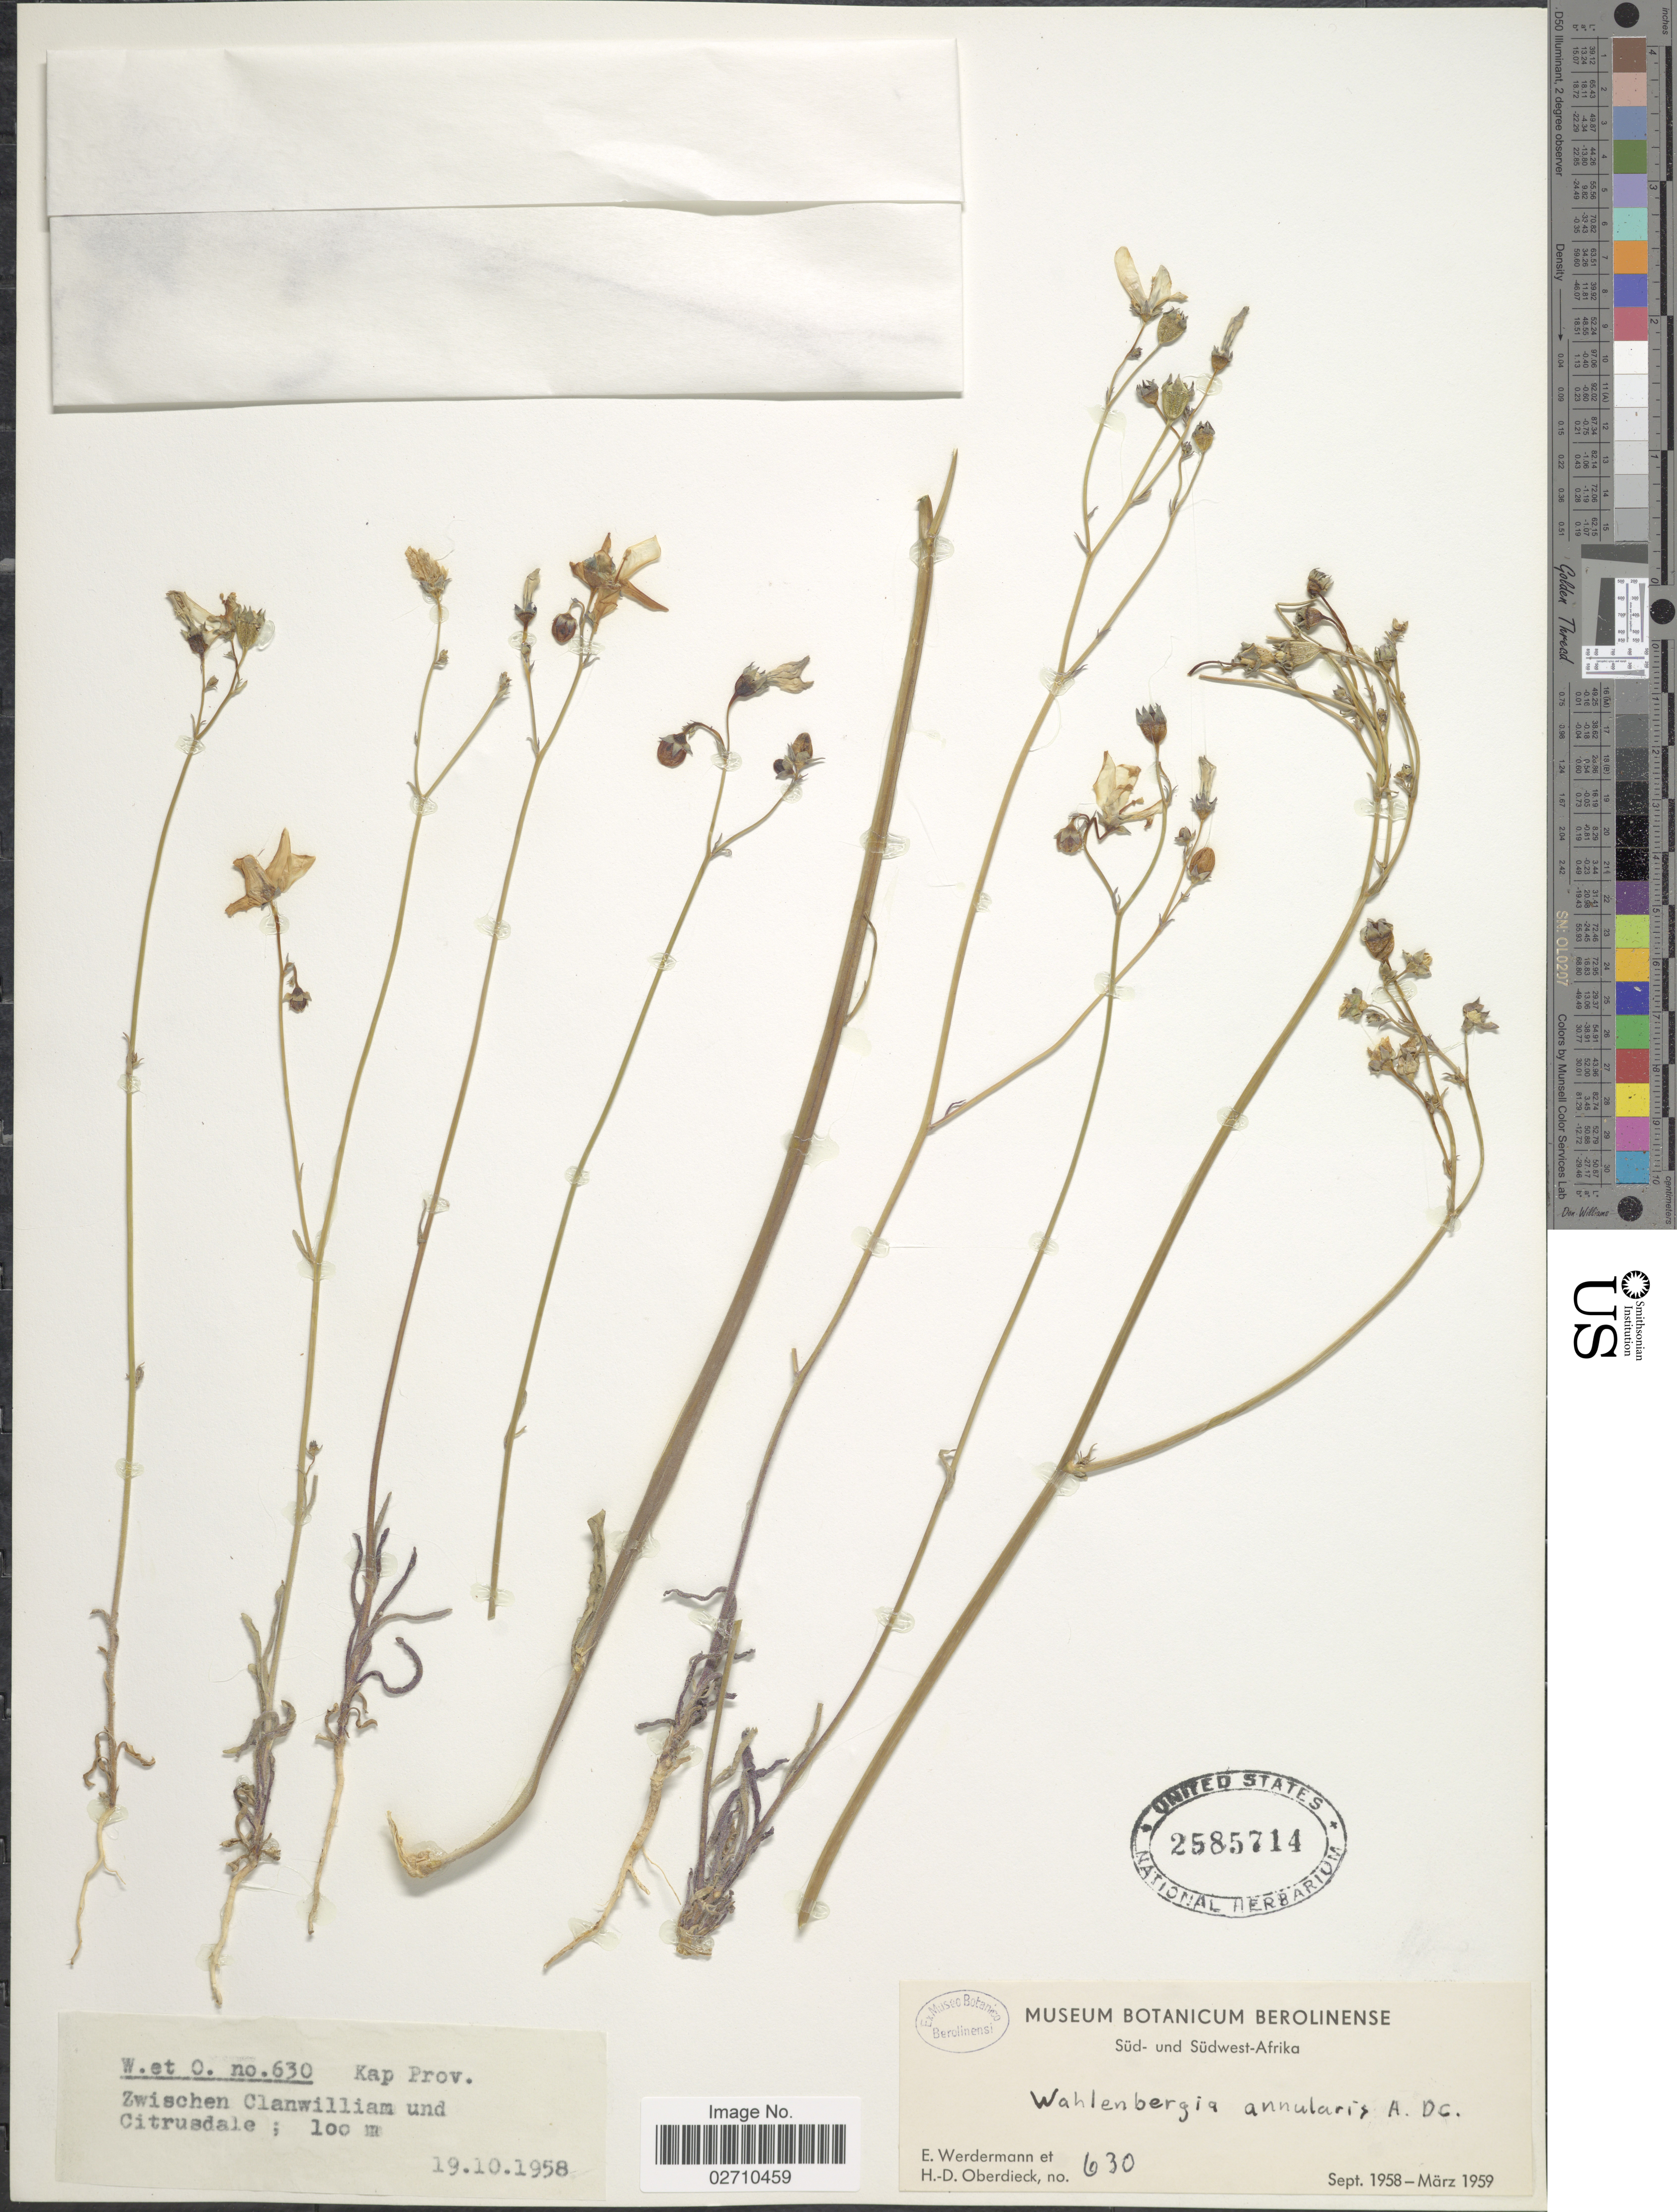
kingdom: Plantae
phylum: Tracheophyta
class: Magnoliopsida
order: Asterales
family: Campanulaceae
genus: Wahlenbergia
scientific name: Wahlenbergia annularis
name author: A. DC.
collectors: E. Werdermann & H. Oberdieck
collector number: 630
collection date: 1958-10-19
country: South Africa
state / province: Western Cape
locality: Süd- und Südwest-Afrika. Kap Prov. Zwischen Clanwilliam und Citrusdale.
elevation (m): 100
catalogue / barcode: US 2585715